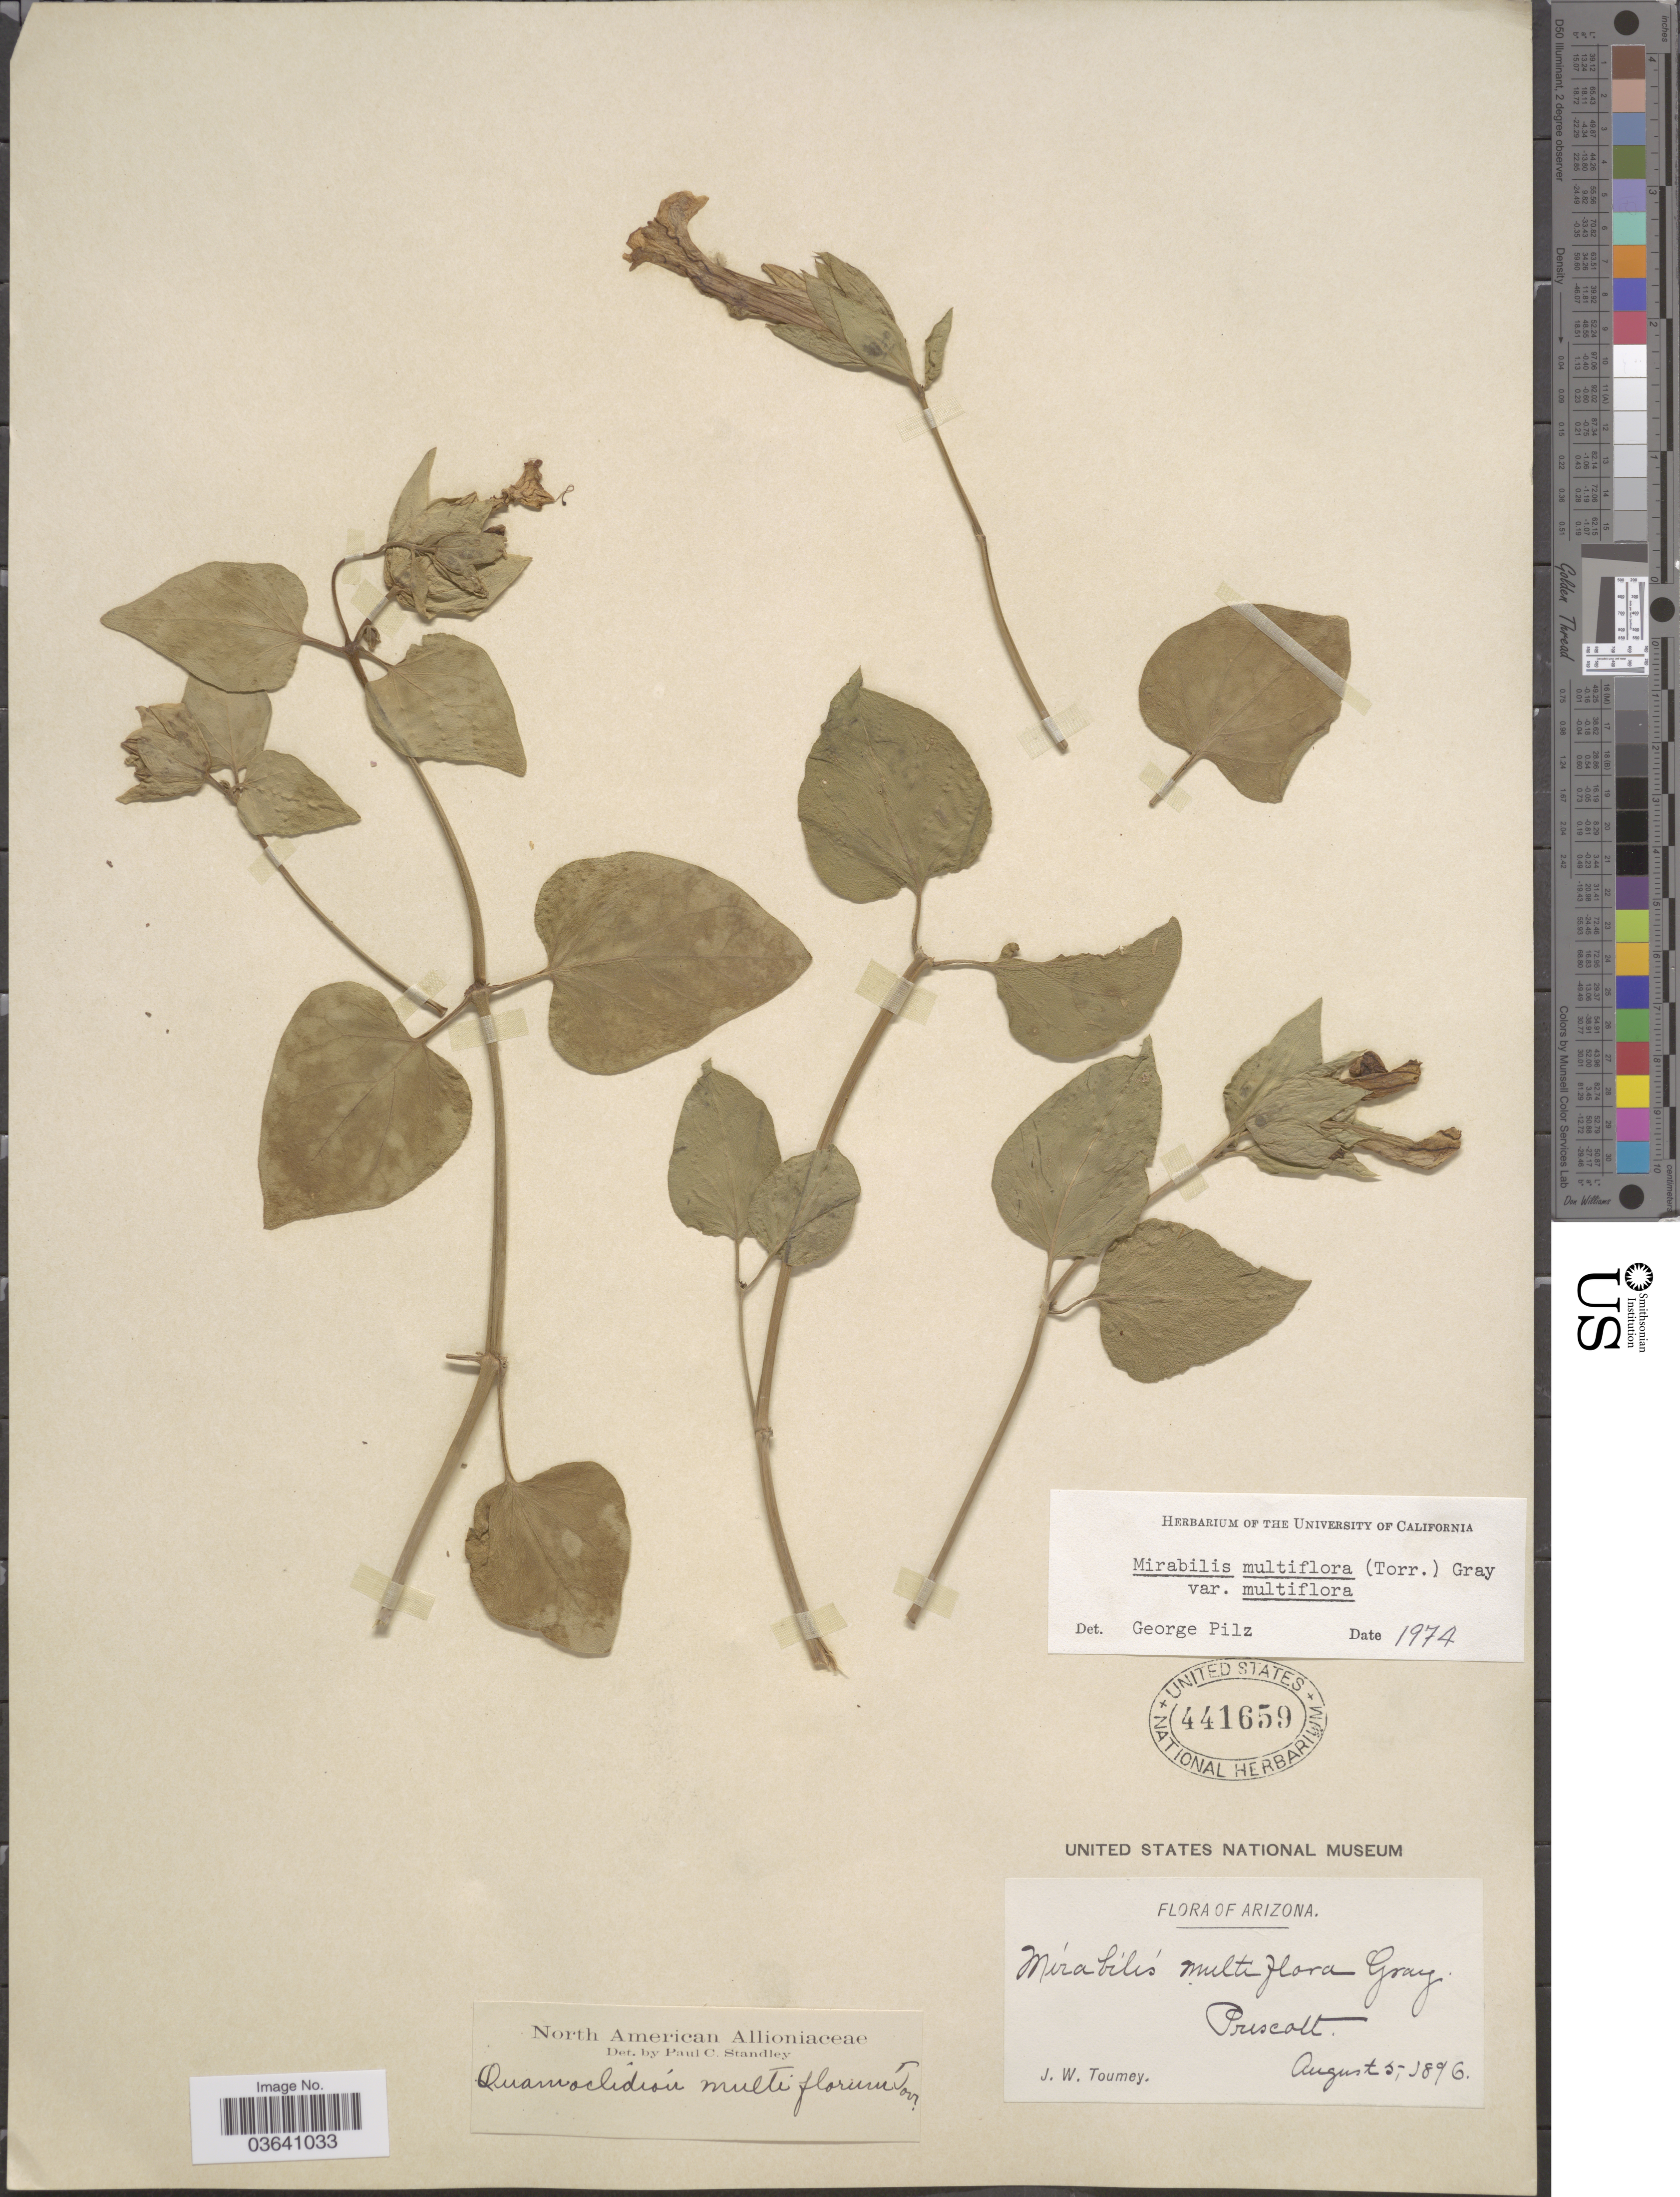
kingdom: Plantae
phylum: Tracheophyta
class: Magnoliopsida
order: Caryophyllales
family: Nyctaginaceae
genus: Mirabilis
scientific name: Mirabilis multiflora var. multiflora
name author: (Torr.) A. Gray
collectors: J. W. Toumey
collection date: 1896-08-05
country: United States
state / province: Arizona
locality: Prescott.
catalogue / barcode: US 441659